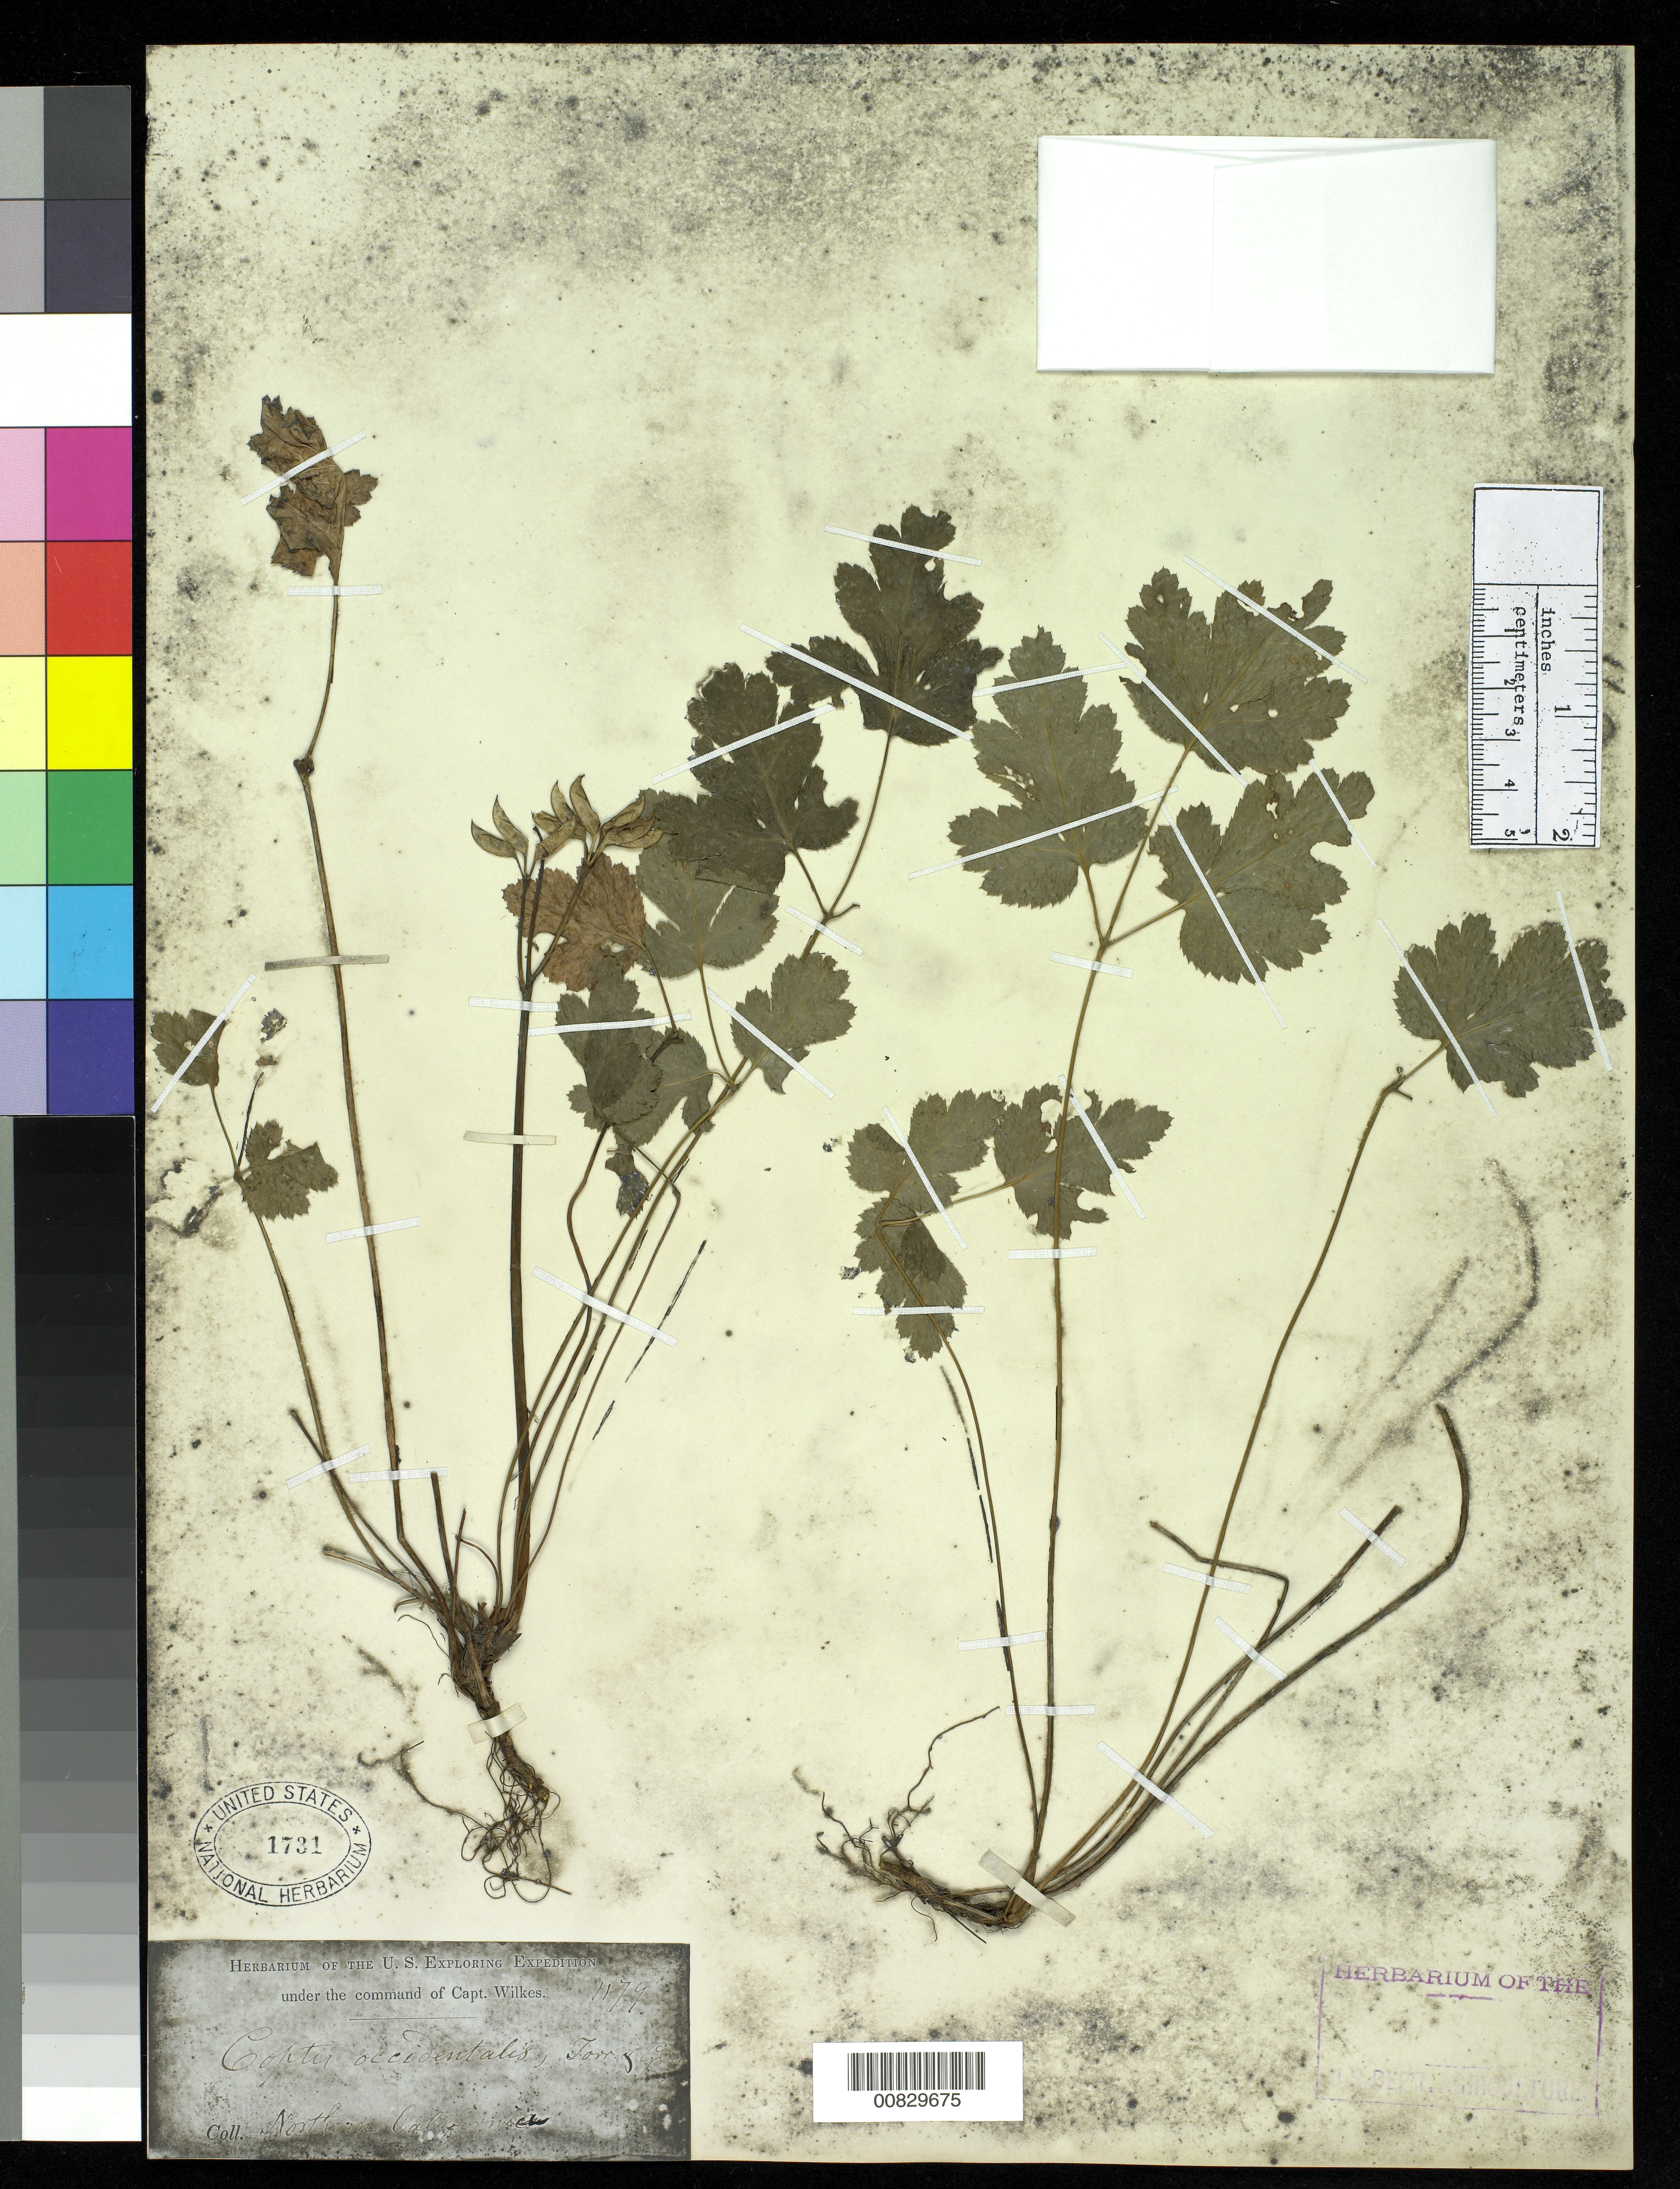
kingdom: Plantae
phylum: Tracheophyta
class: Magnoliopsida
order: Ranunculales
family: Ranunculaceae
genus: Coptis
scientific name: Coptis laciniata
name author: A. Gray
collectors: Wilkes Explor. Exped.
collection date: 1838/1842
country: United States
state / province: California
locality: Northern California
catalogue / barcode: US 1731